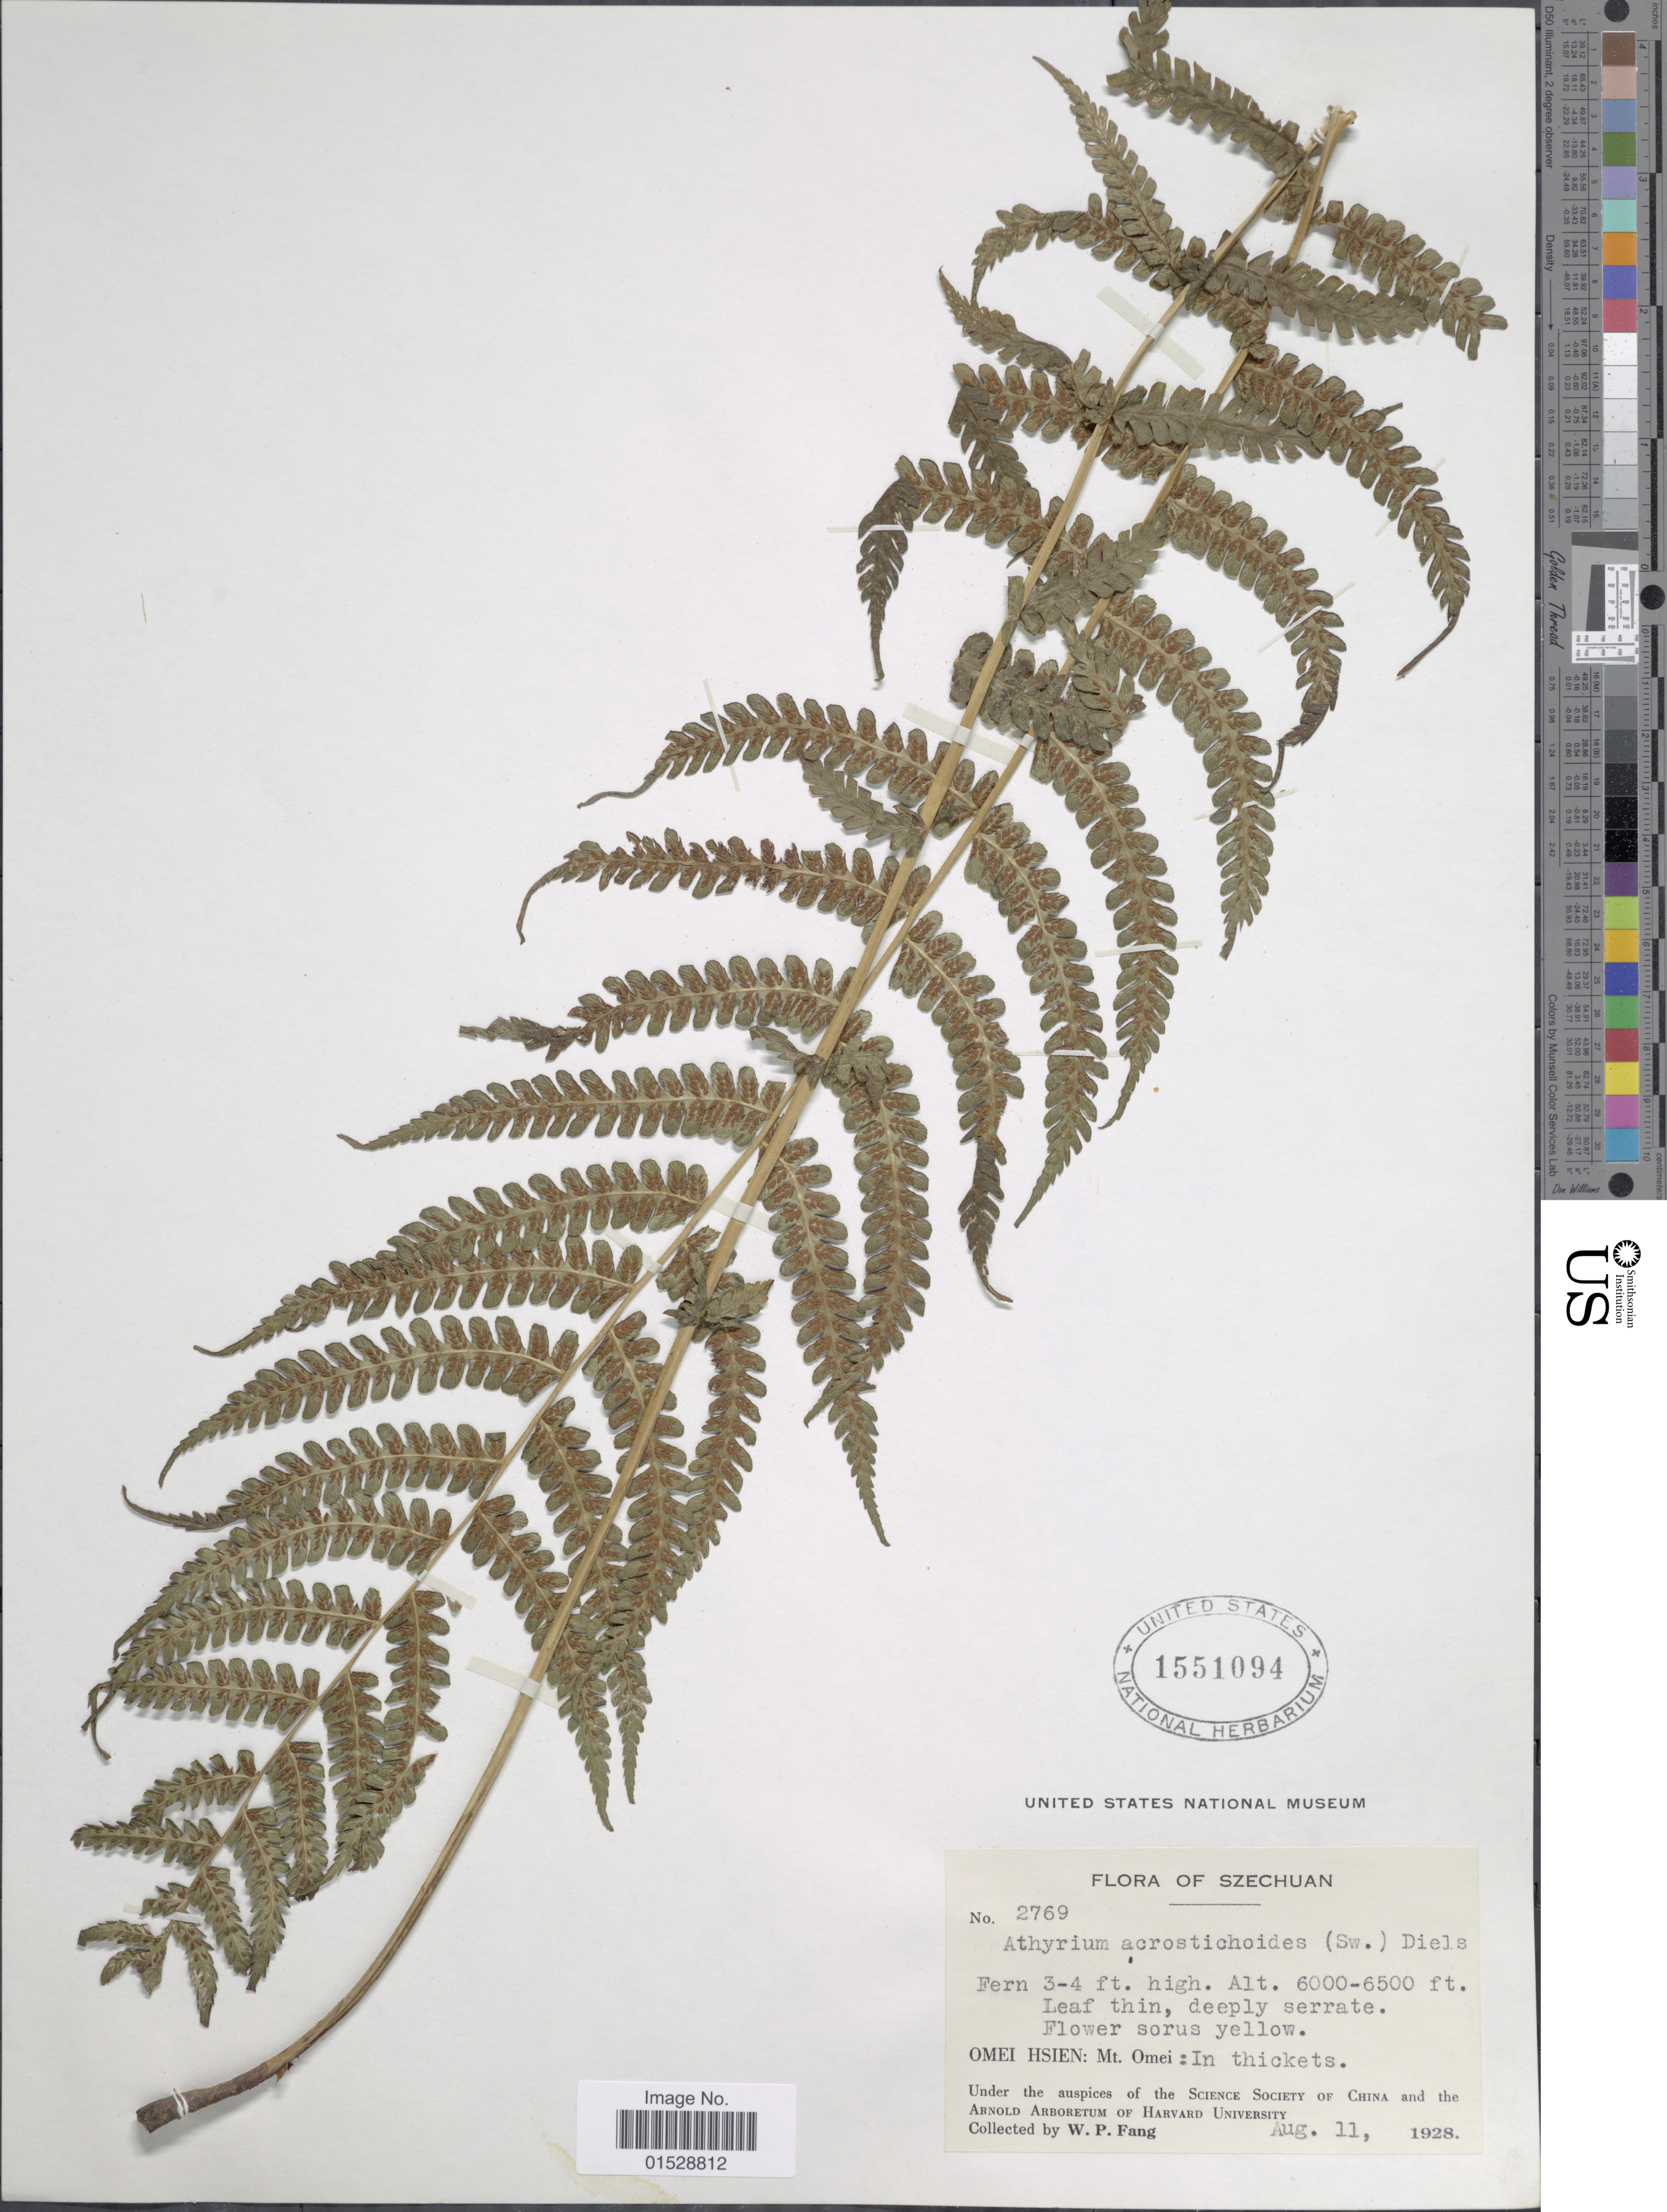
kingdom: Plantae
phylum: Tracheophyta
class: Polypodiopsida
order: Polypodiales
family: Athyriaceae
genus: Deparia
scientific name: Deparia acrostichoides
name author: (Sw.) M. Kato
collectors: W. P. Fang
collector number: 2769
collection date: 1928-08-11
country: China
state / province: Sichuan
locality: Szechuan, Omei Hsien: Mt. Omei; in thickets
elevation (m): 1829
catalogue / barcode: US 1551094